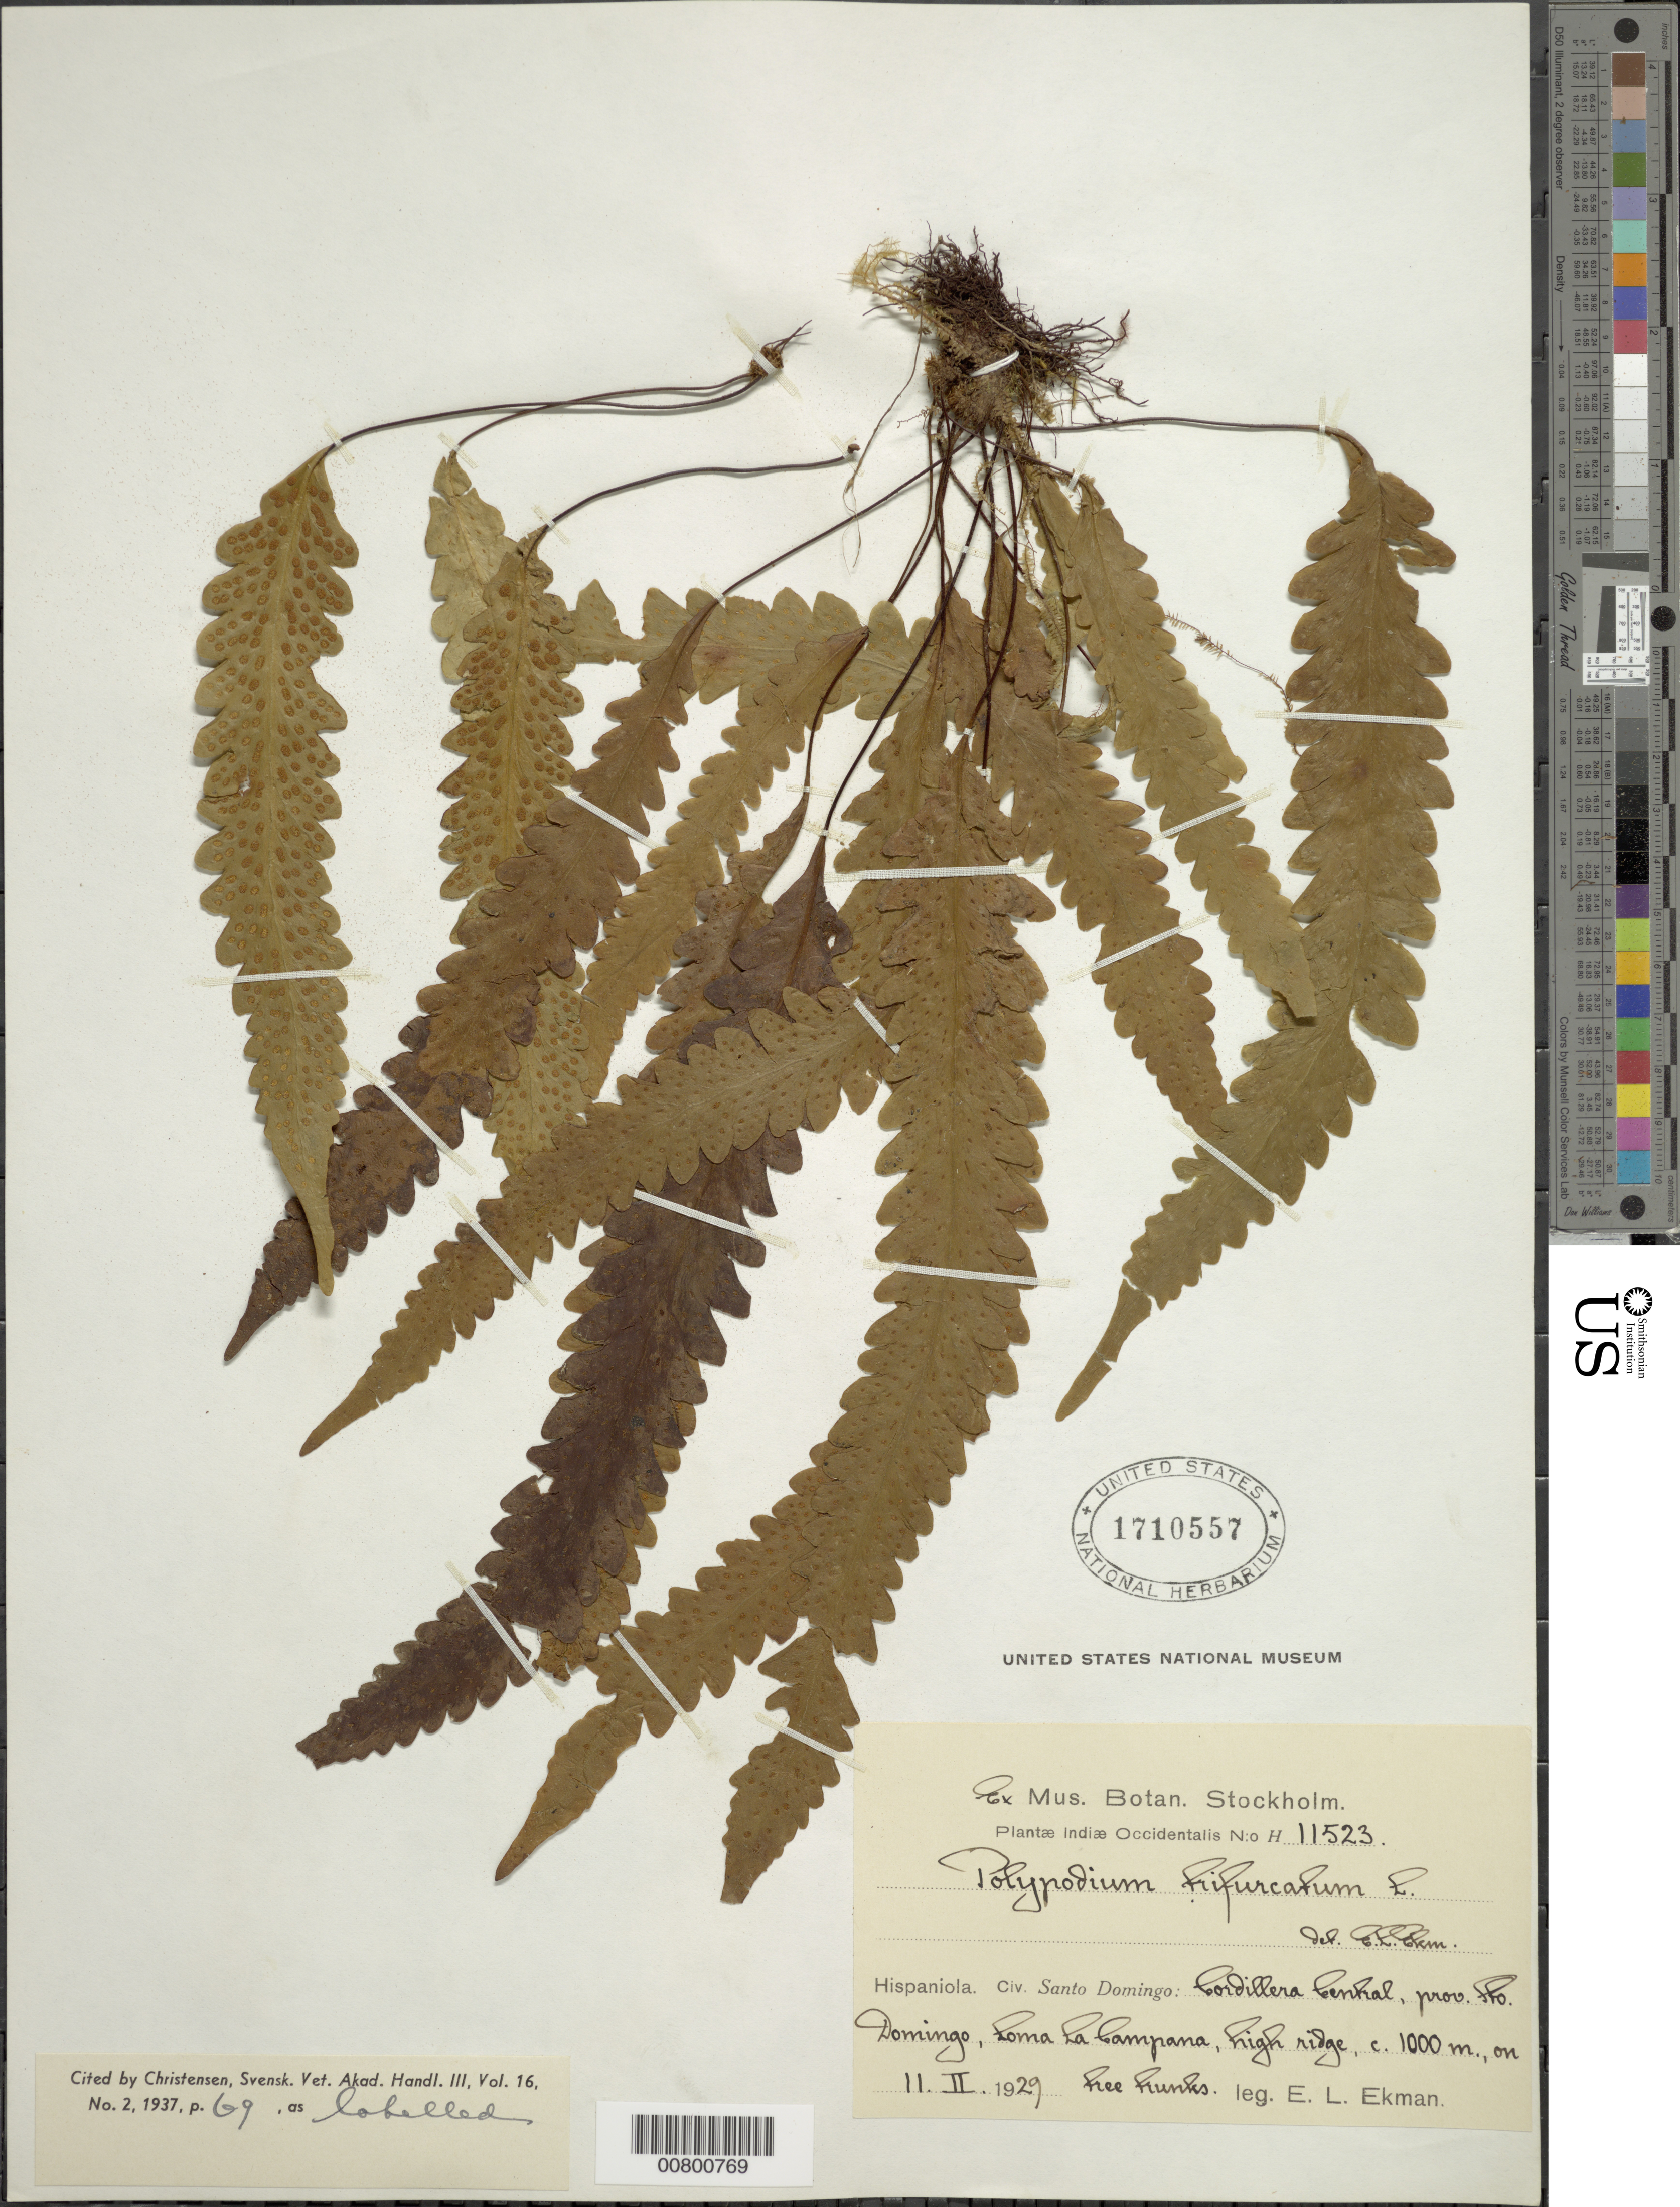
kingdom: Plantae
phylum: Tracheophyta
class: Polypodiopsida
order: Polypodiales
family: Polypodiaceae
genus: Enterosora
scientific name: Enterosora trifurcata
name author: (L.) L.E. Bishop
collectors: E. L. Ekman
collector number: H 11523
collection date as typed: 11 Feb 1929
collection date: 1929-02-11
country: Dominican Republic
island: Hispaniola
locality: Prov. Santo Domingo, Loma La Campana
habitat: High ridge, on tree trunks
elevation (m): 1000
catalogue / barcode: US 1710557